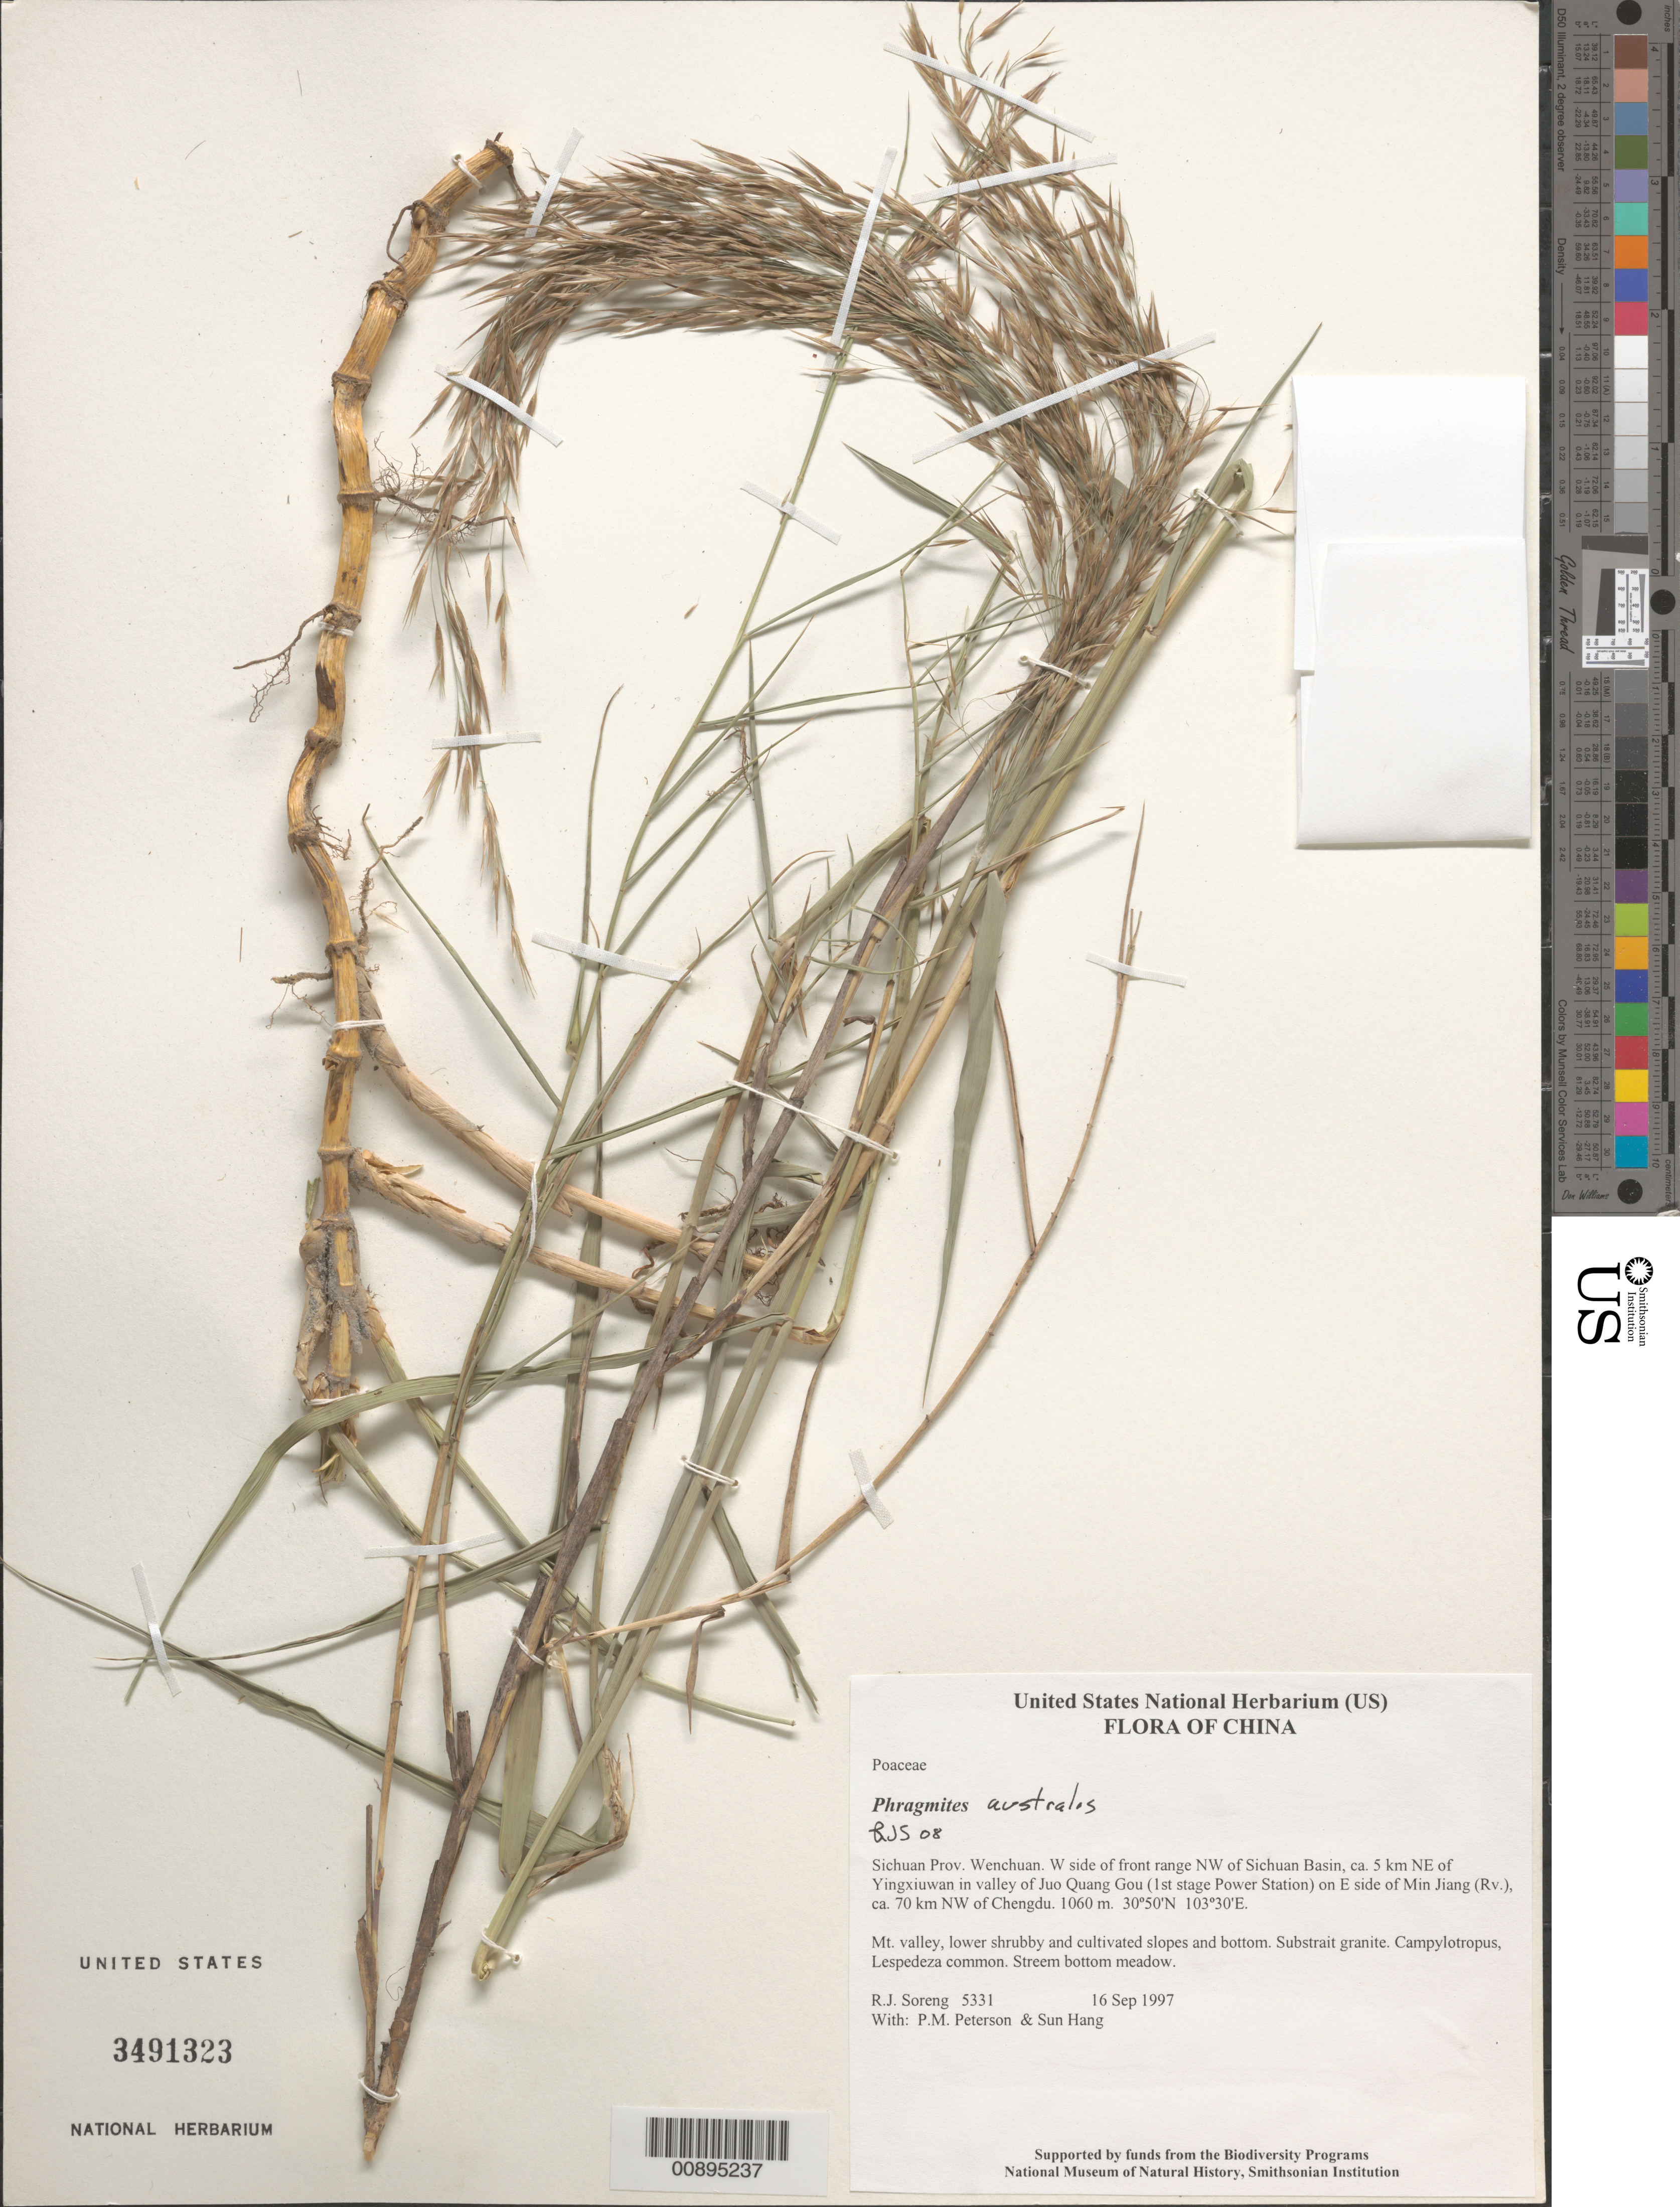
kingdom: Plantae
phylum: Tracheophyta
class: Liliopsida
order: Poales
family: Poaceae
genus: Phragmites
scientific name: Phragmites australis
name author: (Cav.) Trin. ex Steud.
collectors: R. J. Soreng, P. M. Peterson & Sun Hang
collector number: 5331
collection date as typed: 16 Sep 1997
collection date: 1997-09-16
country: China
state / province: Sichuan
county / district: Wenchuan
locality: W side of front range NW of Sichuan Basin, ca. 5 km NE of Yingxiuwan in valley of Juo Quang Gou (1st stage Power Station) on E side of Min Jiang (Rv.), ca. 70 km NW of Chengdu.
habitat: Mt. valley, lower shruby and cultivated slopes and bottom. Substrait granite. Campylotropus, Lespedeza common.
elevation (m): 1060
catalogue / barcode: US 3491323